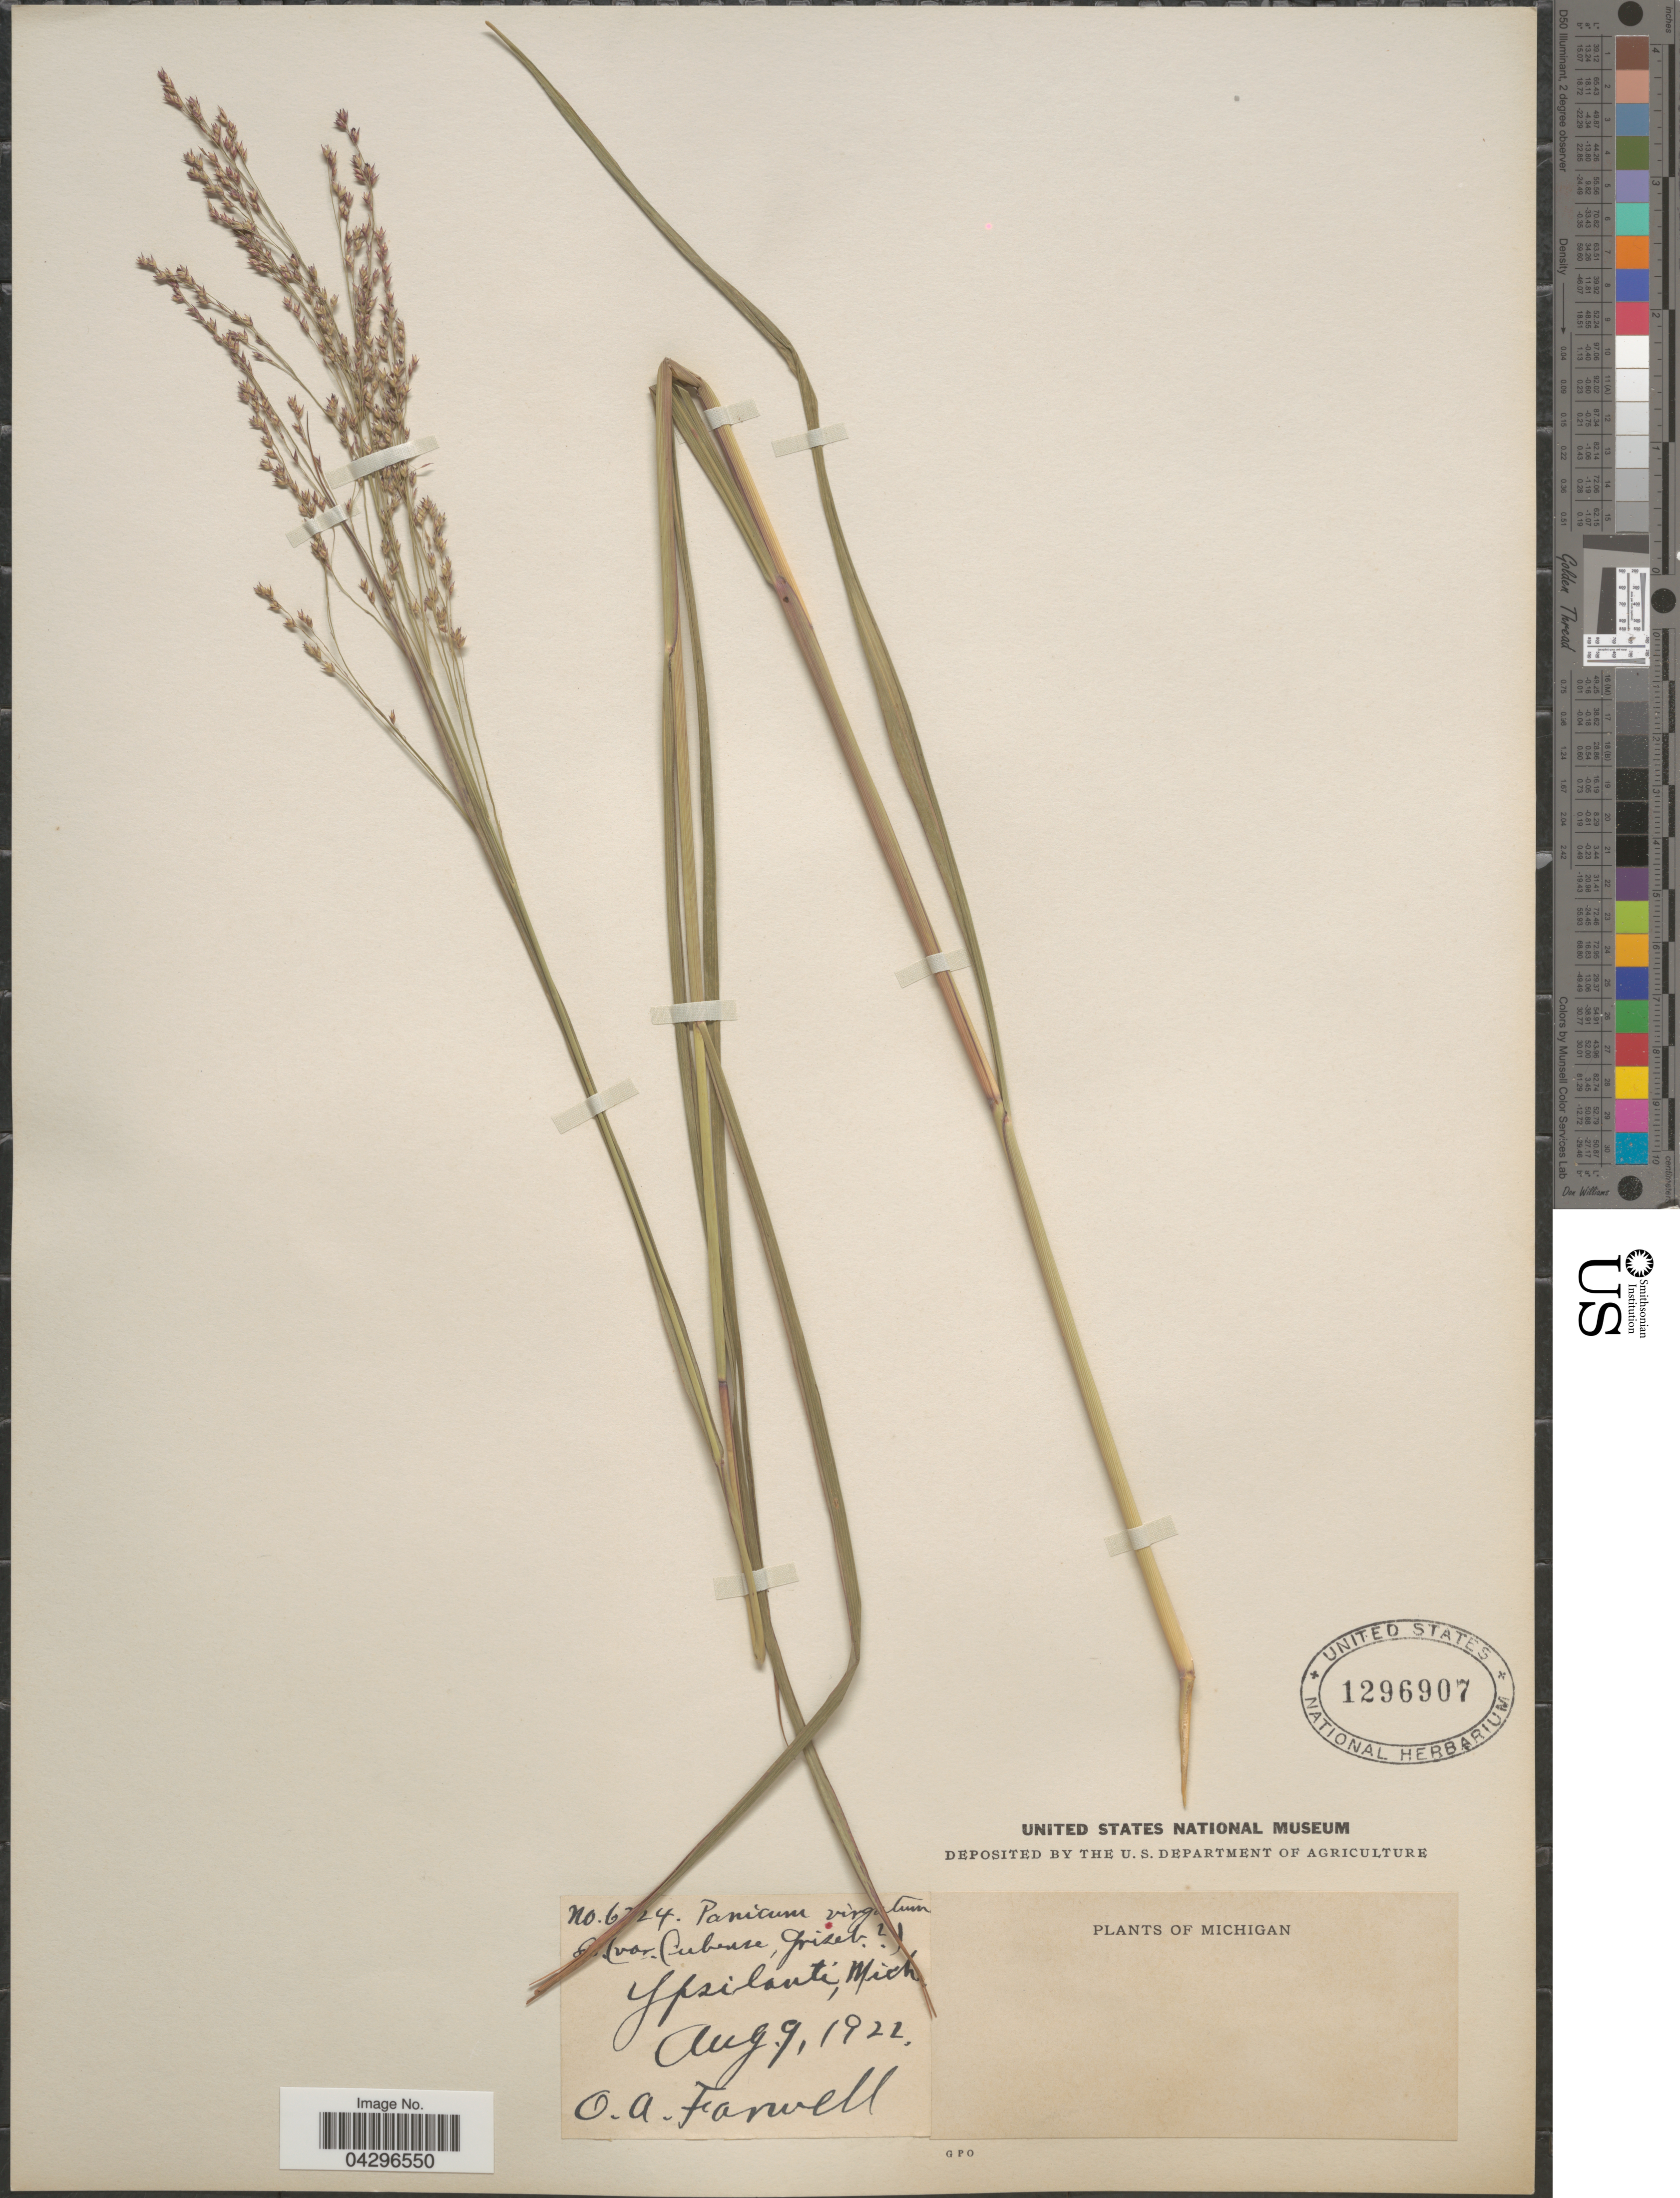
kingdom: Plantae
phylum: Tracheophyta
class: Liliopsida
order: Poales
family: Poaceae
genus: Panicum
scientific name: Panicum virgatum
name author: L.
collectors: O. Farwell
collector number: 6!24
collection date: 1922-08-09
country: United States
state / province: Michigan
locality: Ypsilanti.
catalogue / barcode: US 1296907